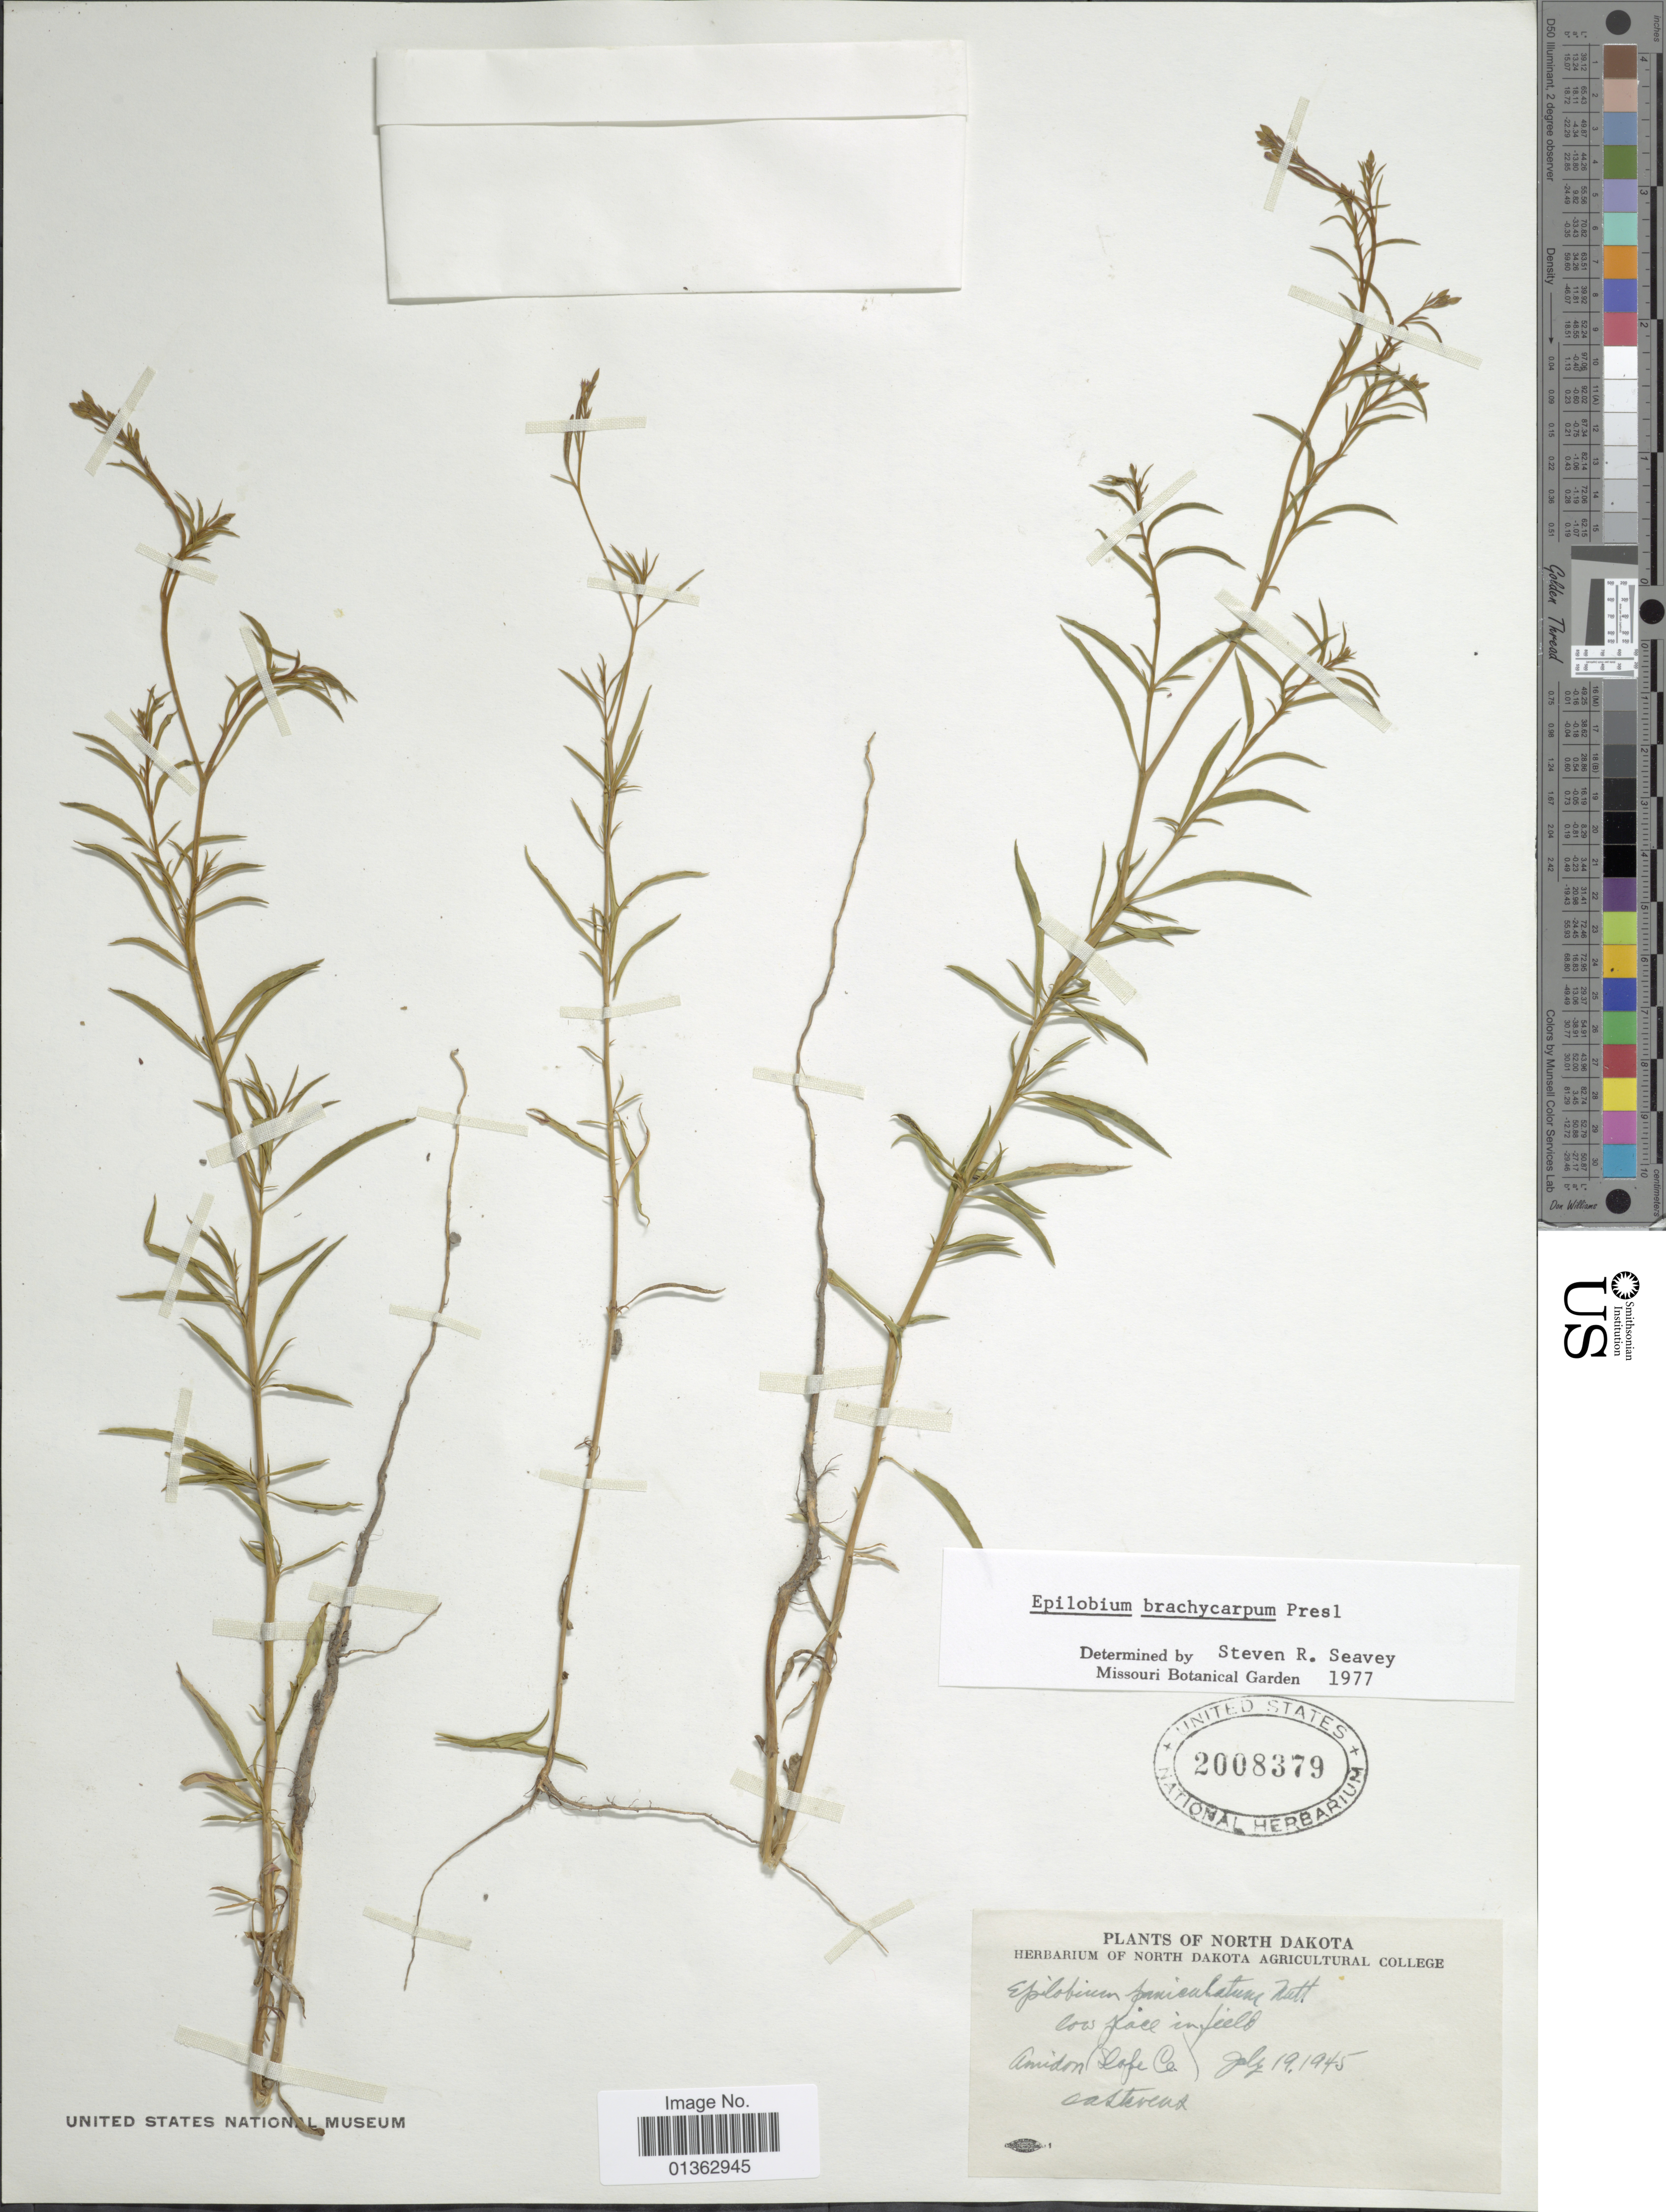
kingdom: Plantae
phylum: Tracheophyta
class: Magnoliopsida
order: Myrtales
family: Onagraceae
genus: Epilobium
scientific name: Epilobium brachycarpum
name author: C. Presl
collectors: C. Stevens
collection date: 1945-07-19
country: United States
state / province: North Dakota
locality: Amidon Cape Co.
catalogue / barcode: US 2008379